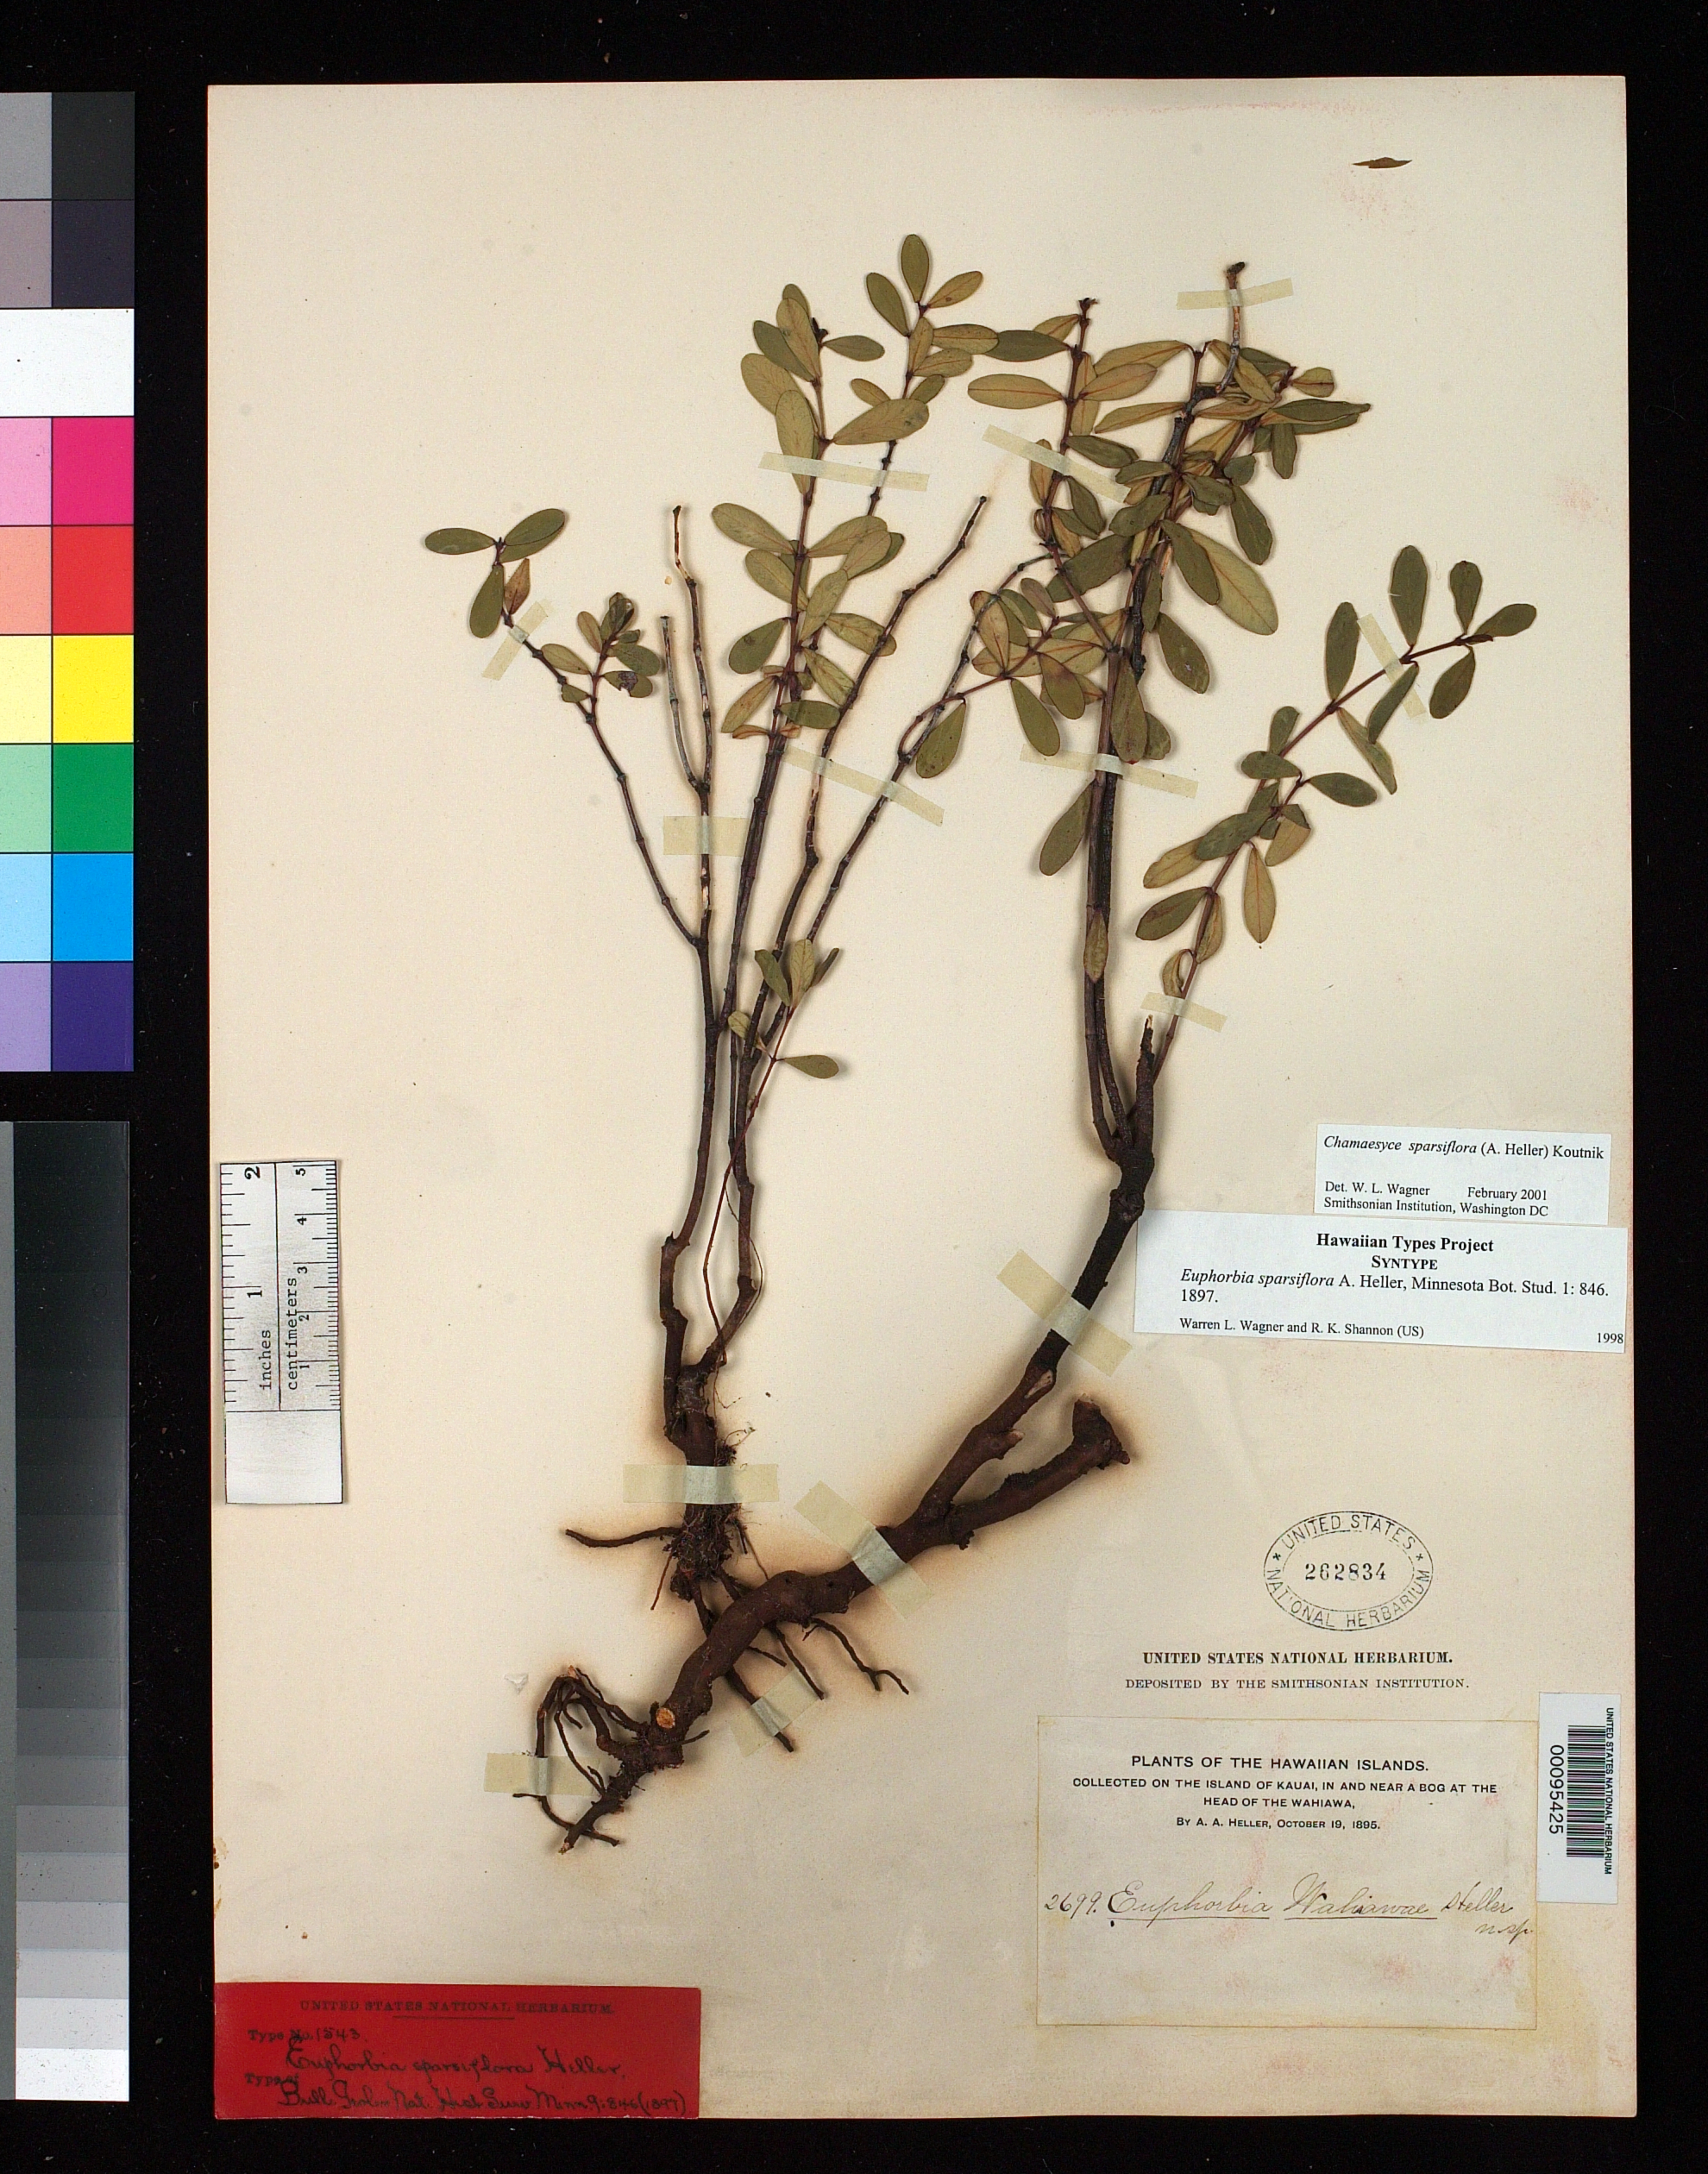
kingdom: Plantae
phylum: Tracheophyta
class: Magnoliopsida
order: Malpighiales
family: Euphorbiaceae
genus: Euphorbia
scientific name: Euphorbia sparsiflora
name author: A. Heller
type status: Isolectotype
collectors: A. A. Heller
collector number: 2699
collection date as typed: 19 Oct 1895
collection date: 1895-10-19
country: United States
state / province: Hawaii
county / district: Kauai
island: Kaua'i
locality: Bog at head of Wahiawa River.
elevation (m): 914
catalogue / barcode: US 262834